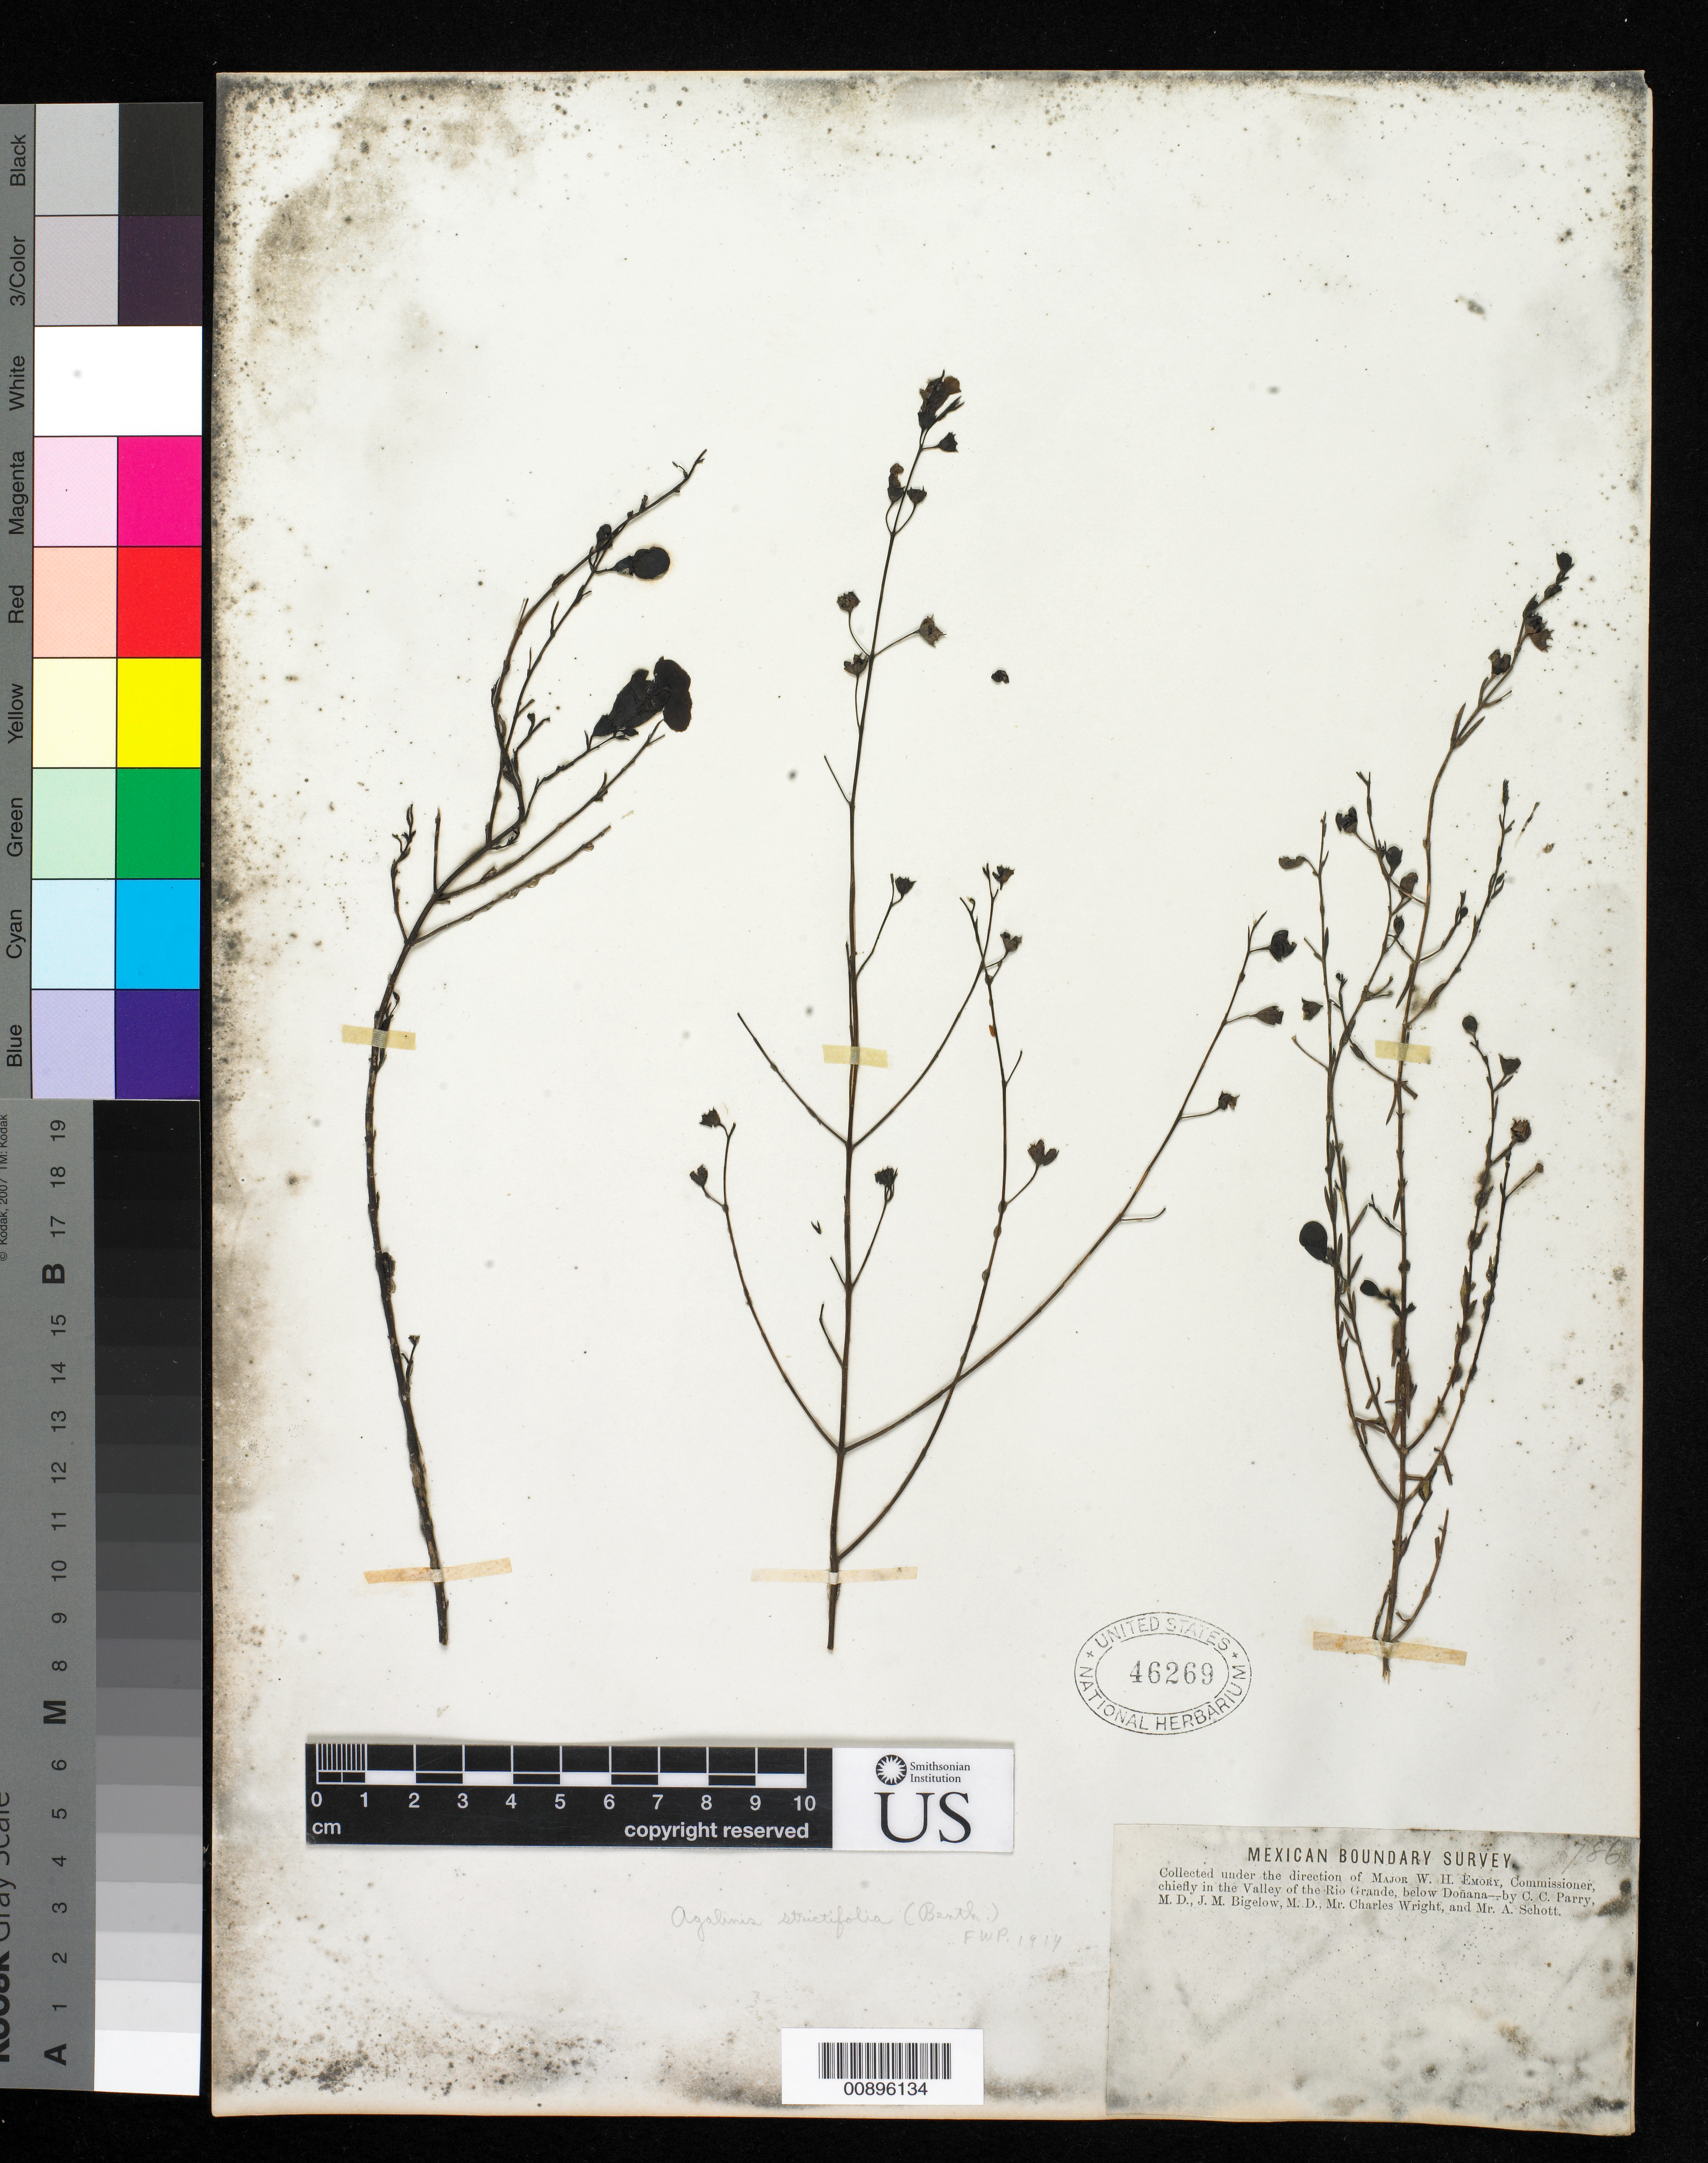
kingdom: Plantae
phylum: Tracheophyta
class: Magnoliopsida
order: Lamiales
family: Orobanchaceae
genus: Agalinis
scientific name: Agalinis strictifolia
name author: (Benth.) Pennell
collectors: C. C. Parry, J. M. Bigelow, C. Wright & A. C. V. Schott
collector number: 786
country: United States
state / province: New Mexico / Texas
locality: Valley of the Rio Grande, below Doñana.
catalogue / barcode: US 46269